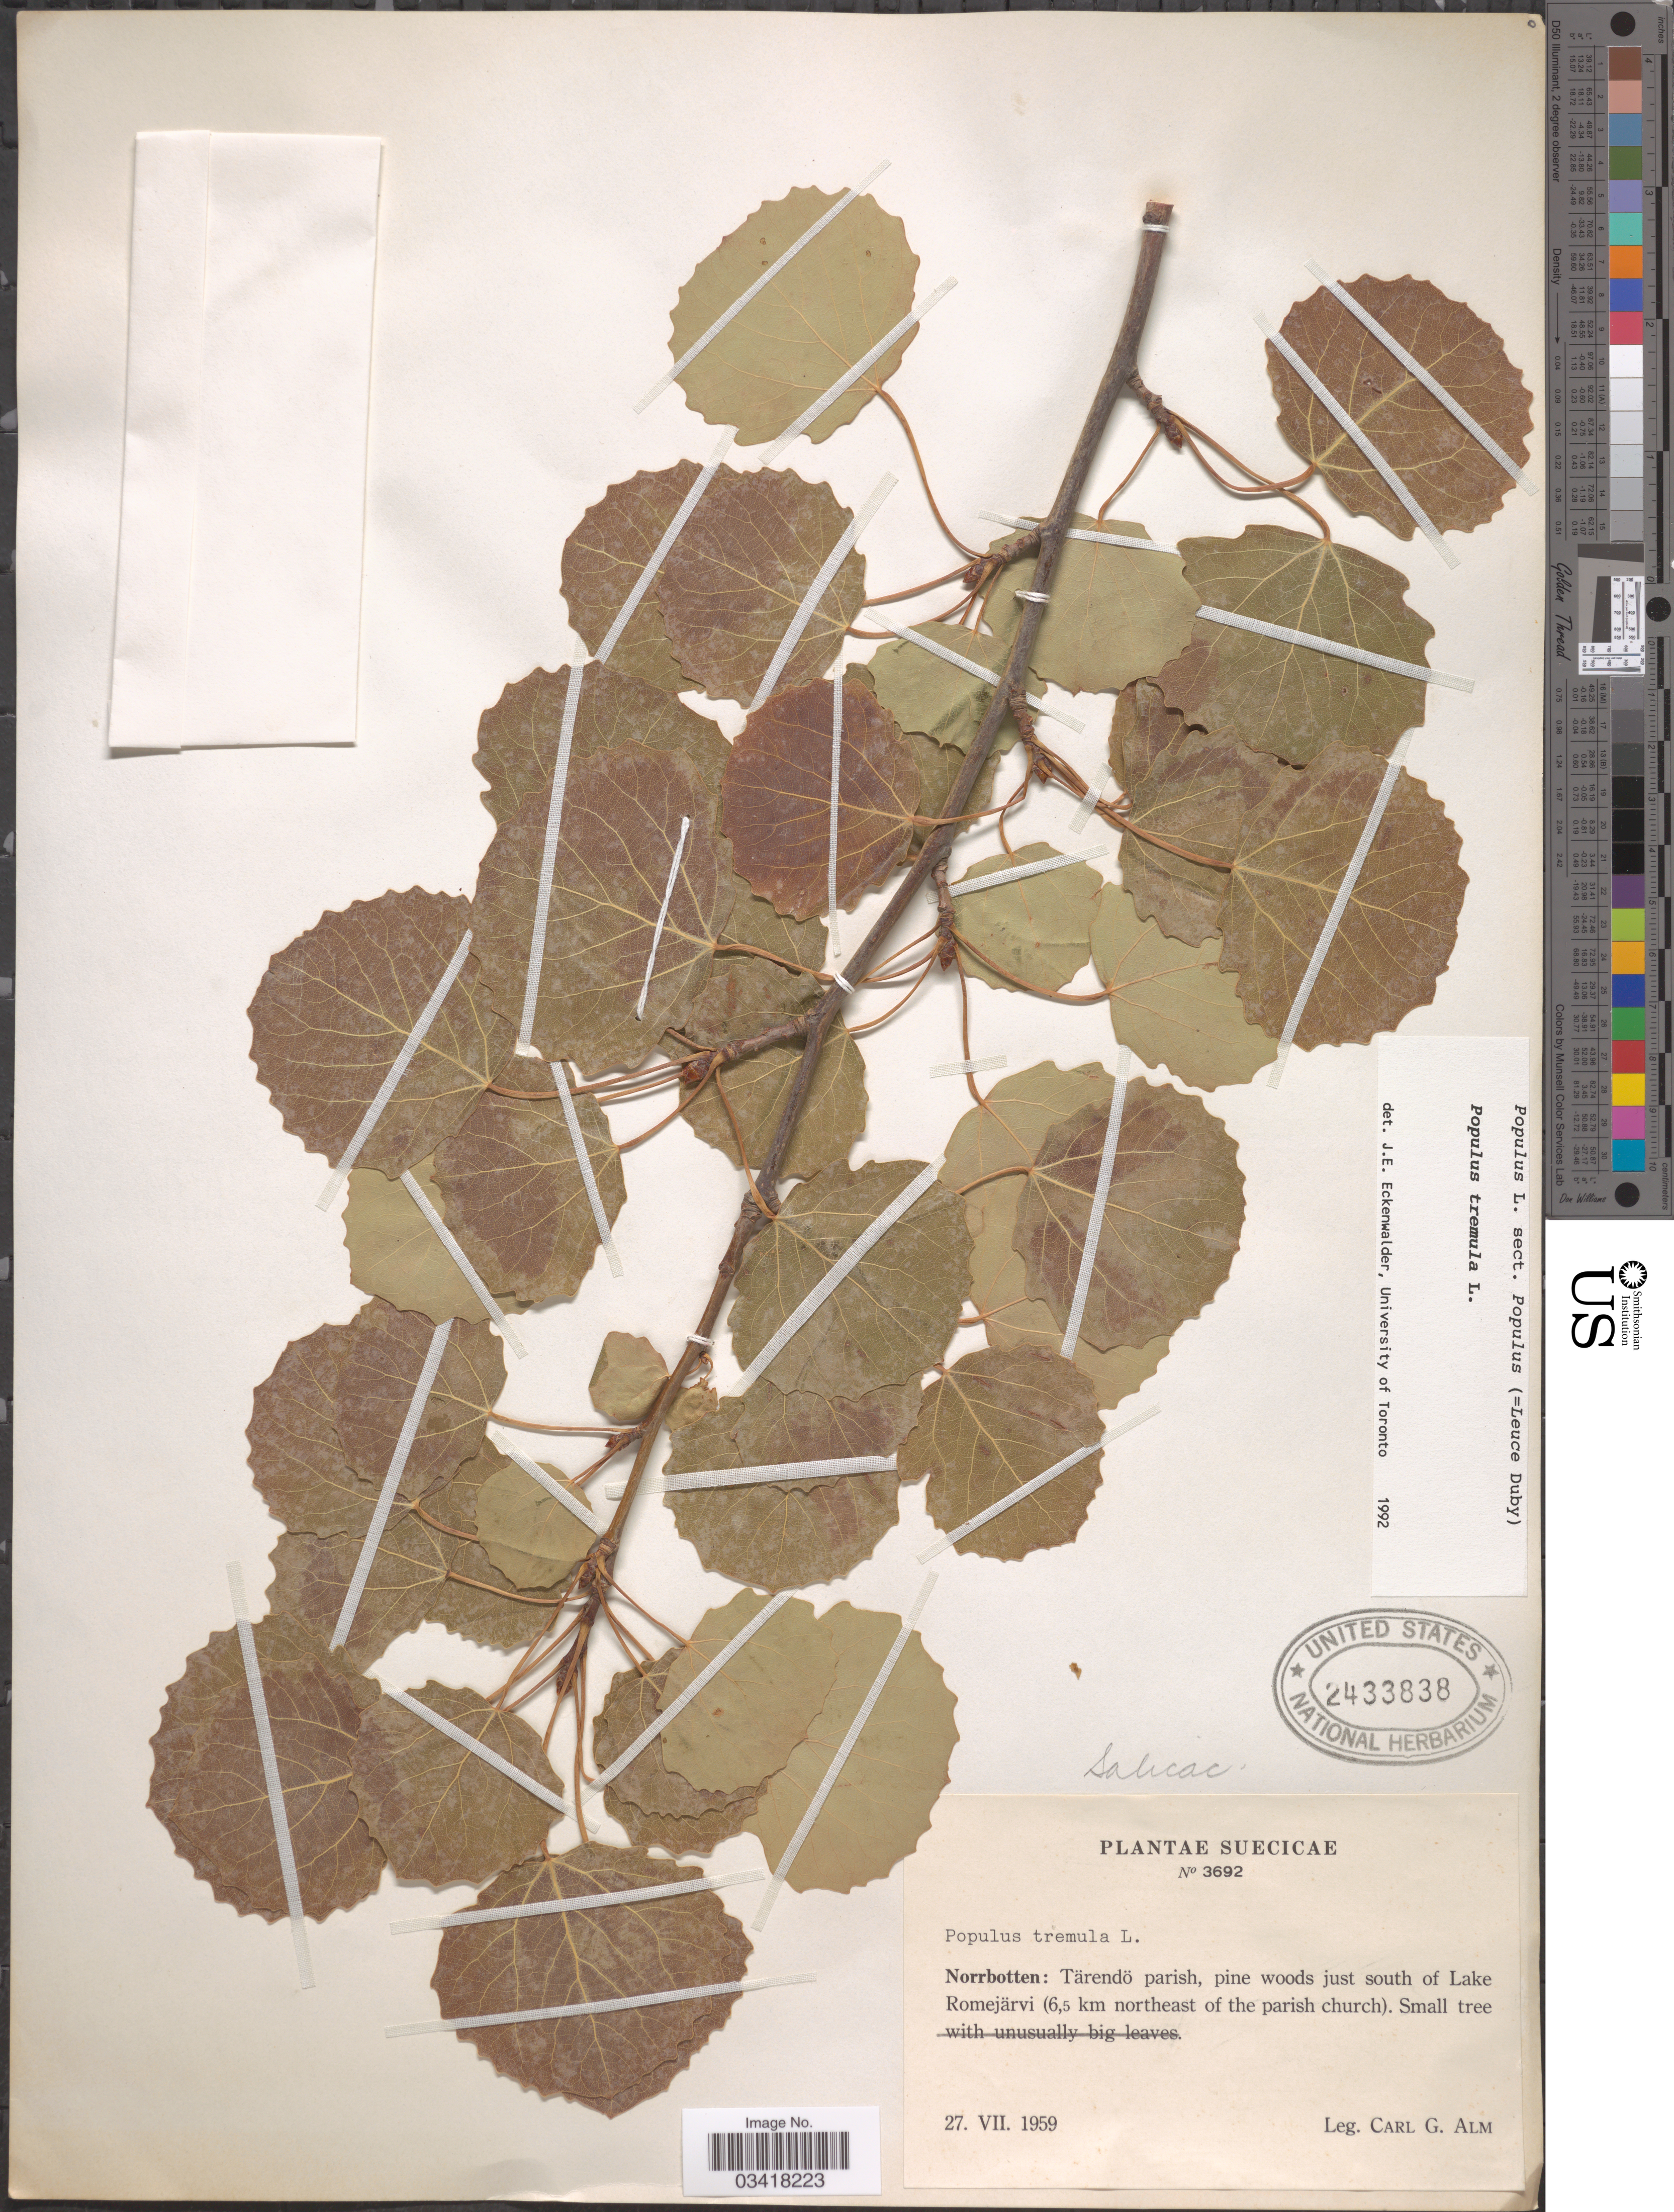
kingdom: Plantae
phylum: Tracheophyta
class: Magnoliopsida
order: Malpighiales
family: Salicaceae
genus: Populus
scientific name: Populus tremula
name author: L.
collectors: C. G. Alm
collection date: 1959-07-27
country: Sweden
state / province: Norrbotten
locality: Suecicae. Tärendö parish, pine woods just south of Lake Romejärvi (6.5 km northeast of the parish church).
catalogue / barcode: US 2433838